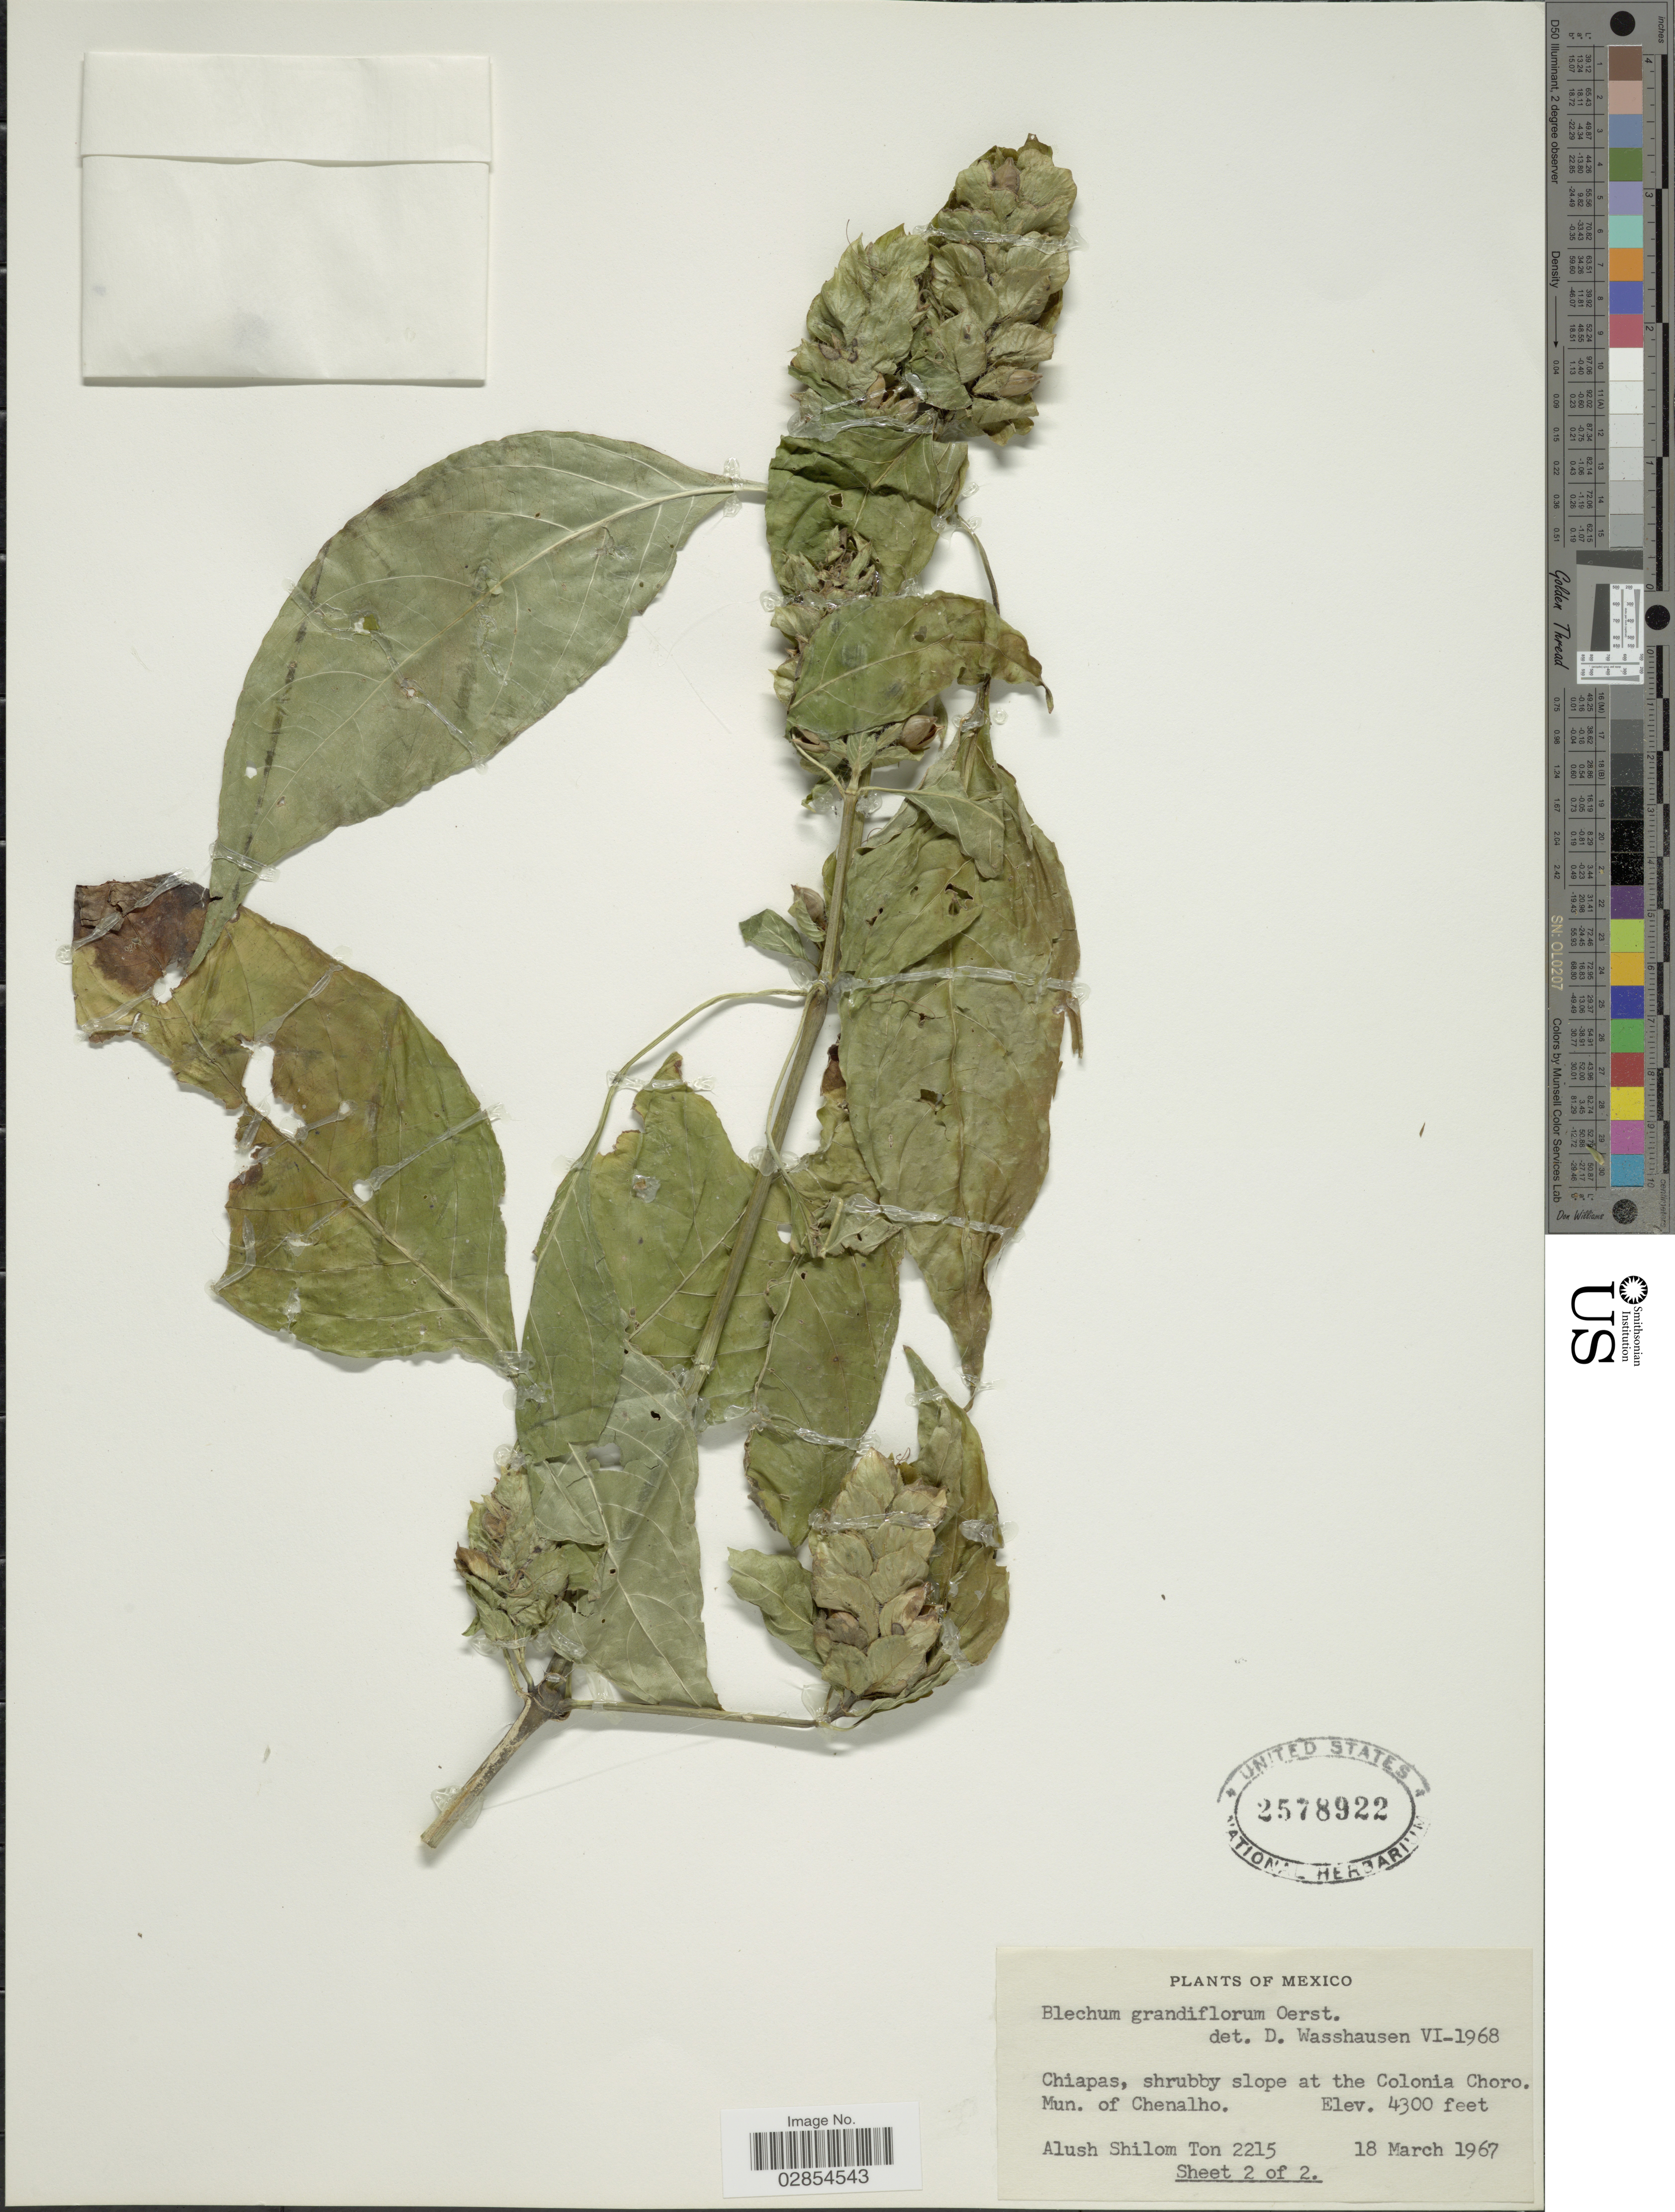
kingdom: Plantae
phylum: Tracheophyta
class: Magnoliopsida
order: Lamiales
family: Acanthaceae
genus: Blechum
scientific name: Blechum grandiflorum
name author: Oerst.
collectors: A. M. Ton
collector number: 2215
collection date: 1967-03-18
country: Mexico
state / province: Chiapas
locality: Chiapas, shrubby slope at the Colonia Choro. Mun. of Chenalho.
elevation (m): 1311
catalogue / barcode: US 2578922